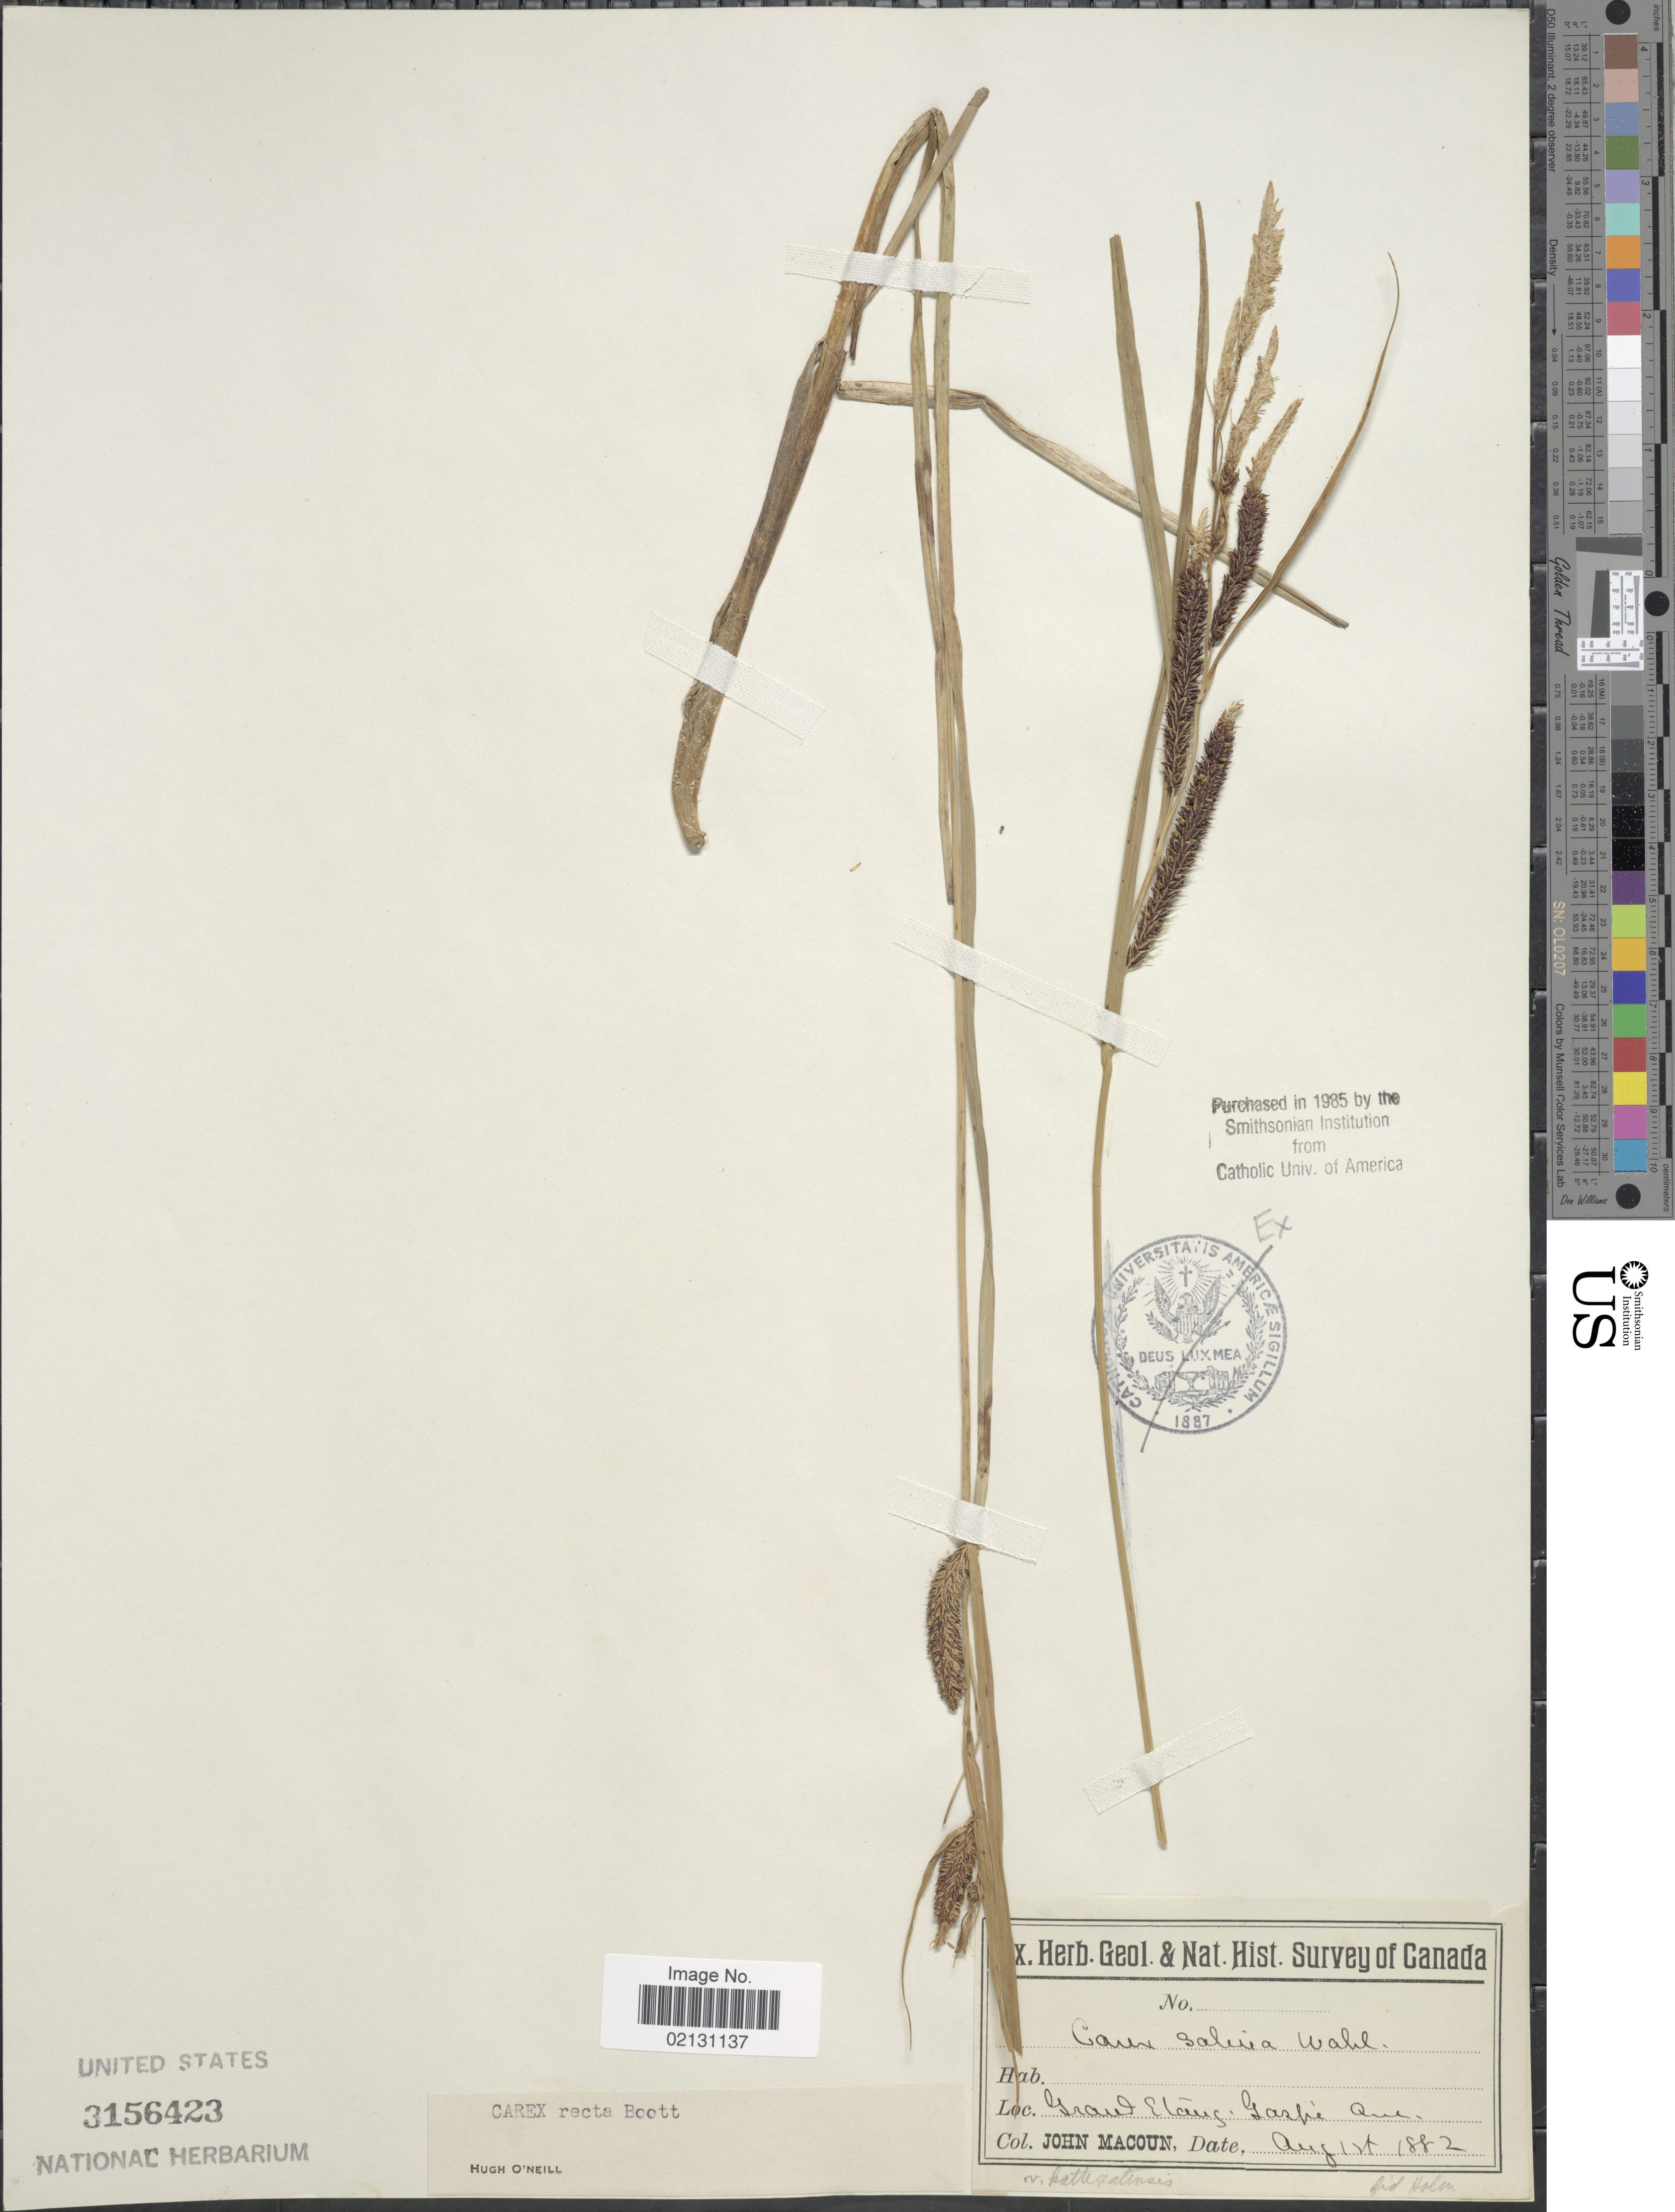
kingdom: Plantae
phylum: Tracheophyta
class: Liliopsida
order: Poales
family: Cyperaceae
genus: Carex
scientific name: Carex recta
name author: Boott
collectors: J. Macoun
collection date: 1882-08-01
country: Canada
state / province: Quebec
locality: Grand Etang, Gaspé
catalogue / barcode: US 3156423